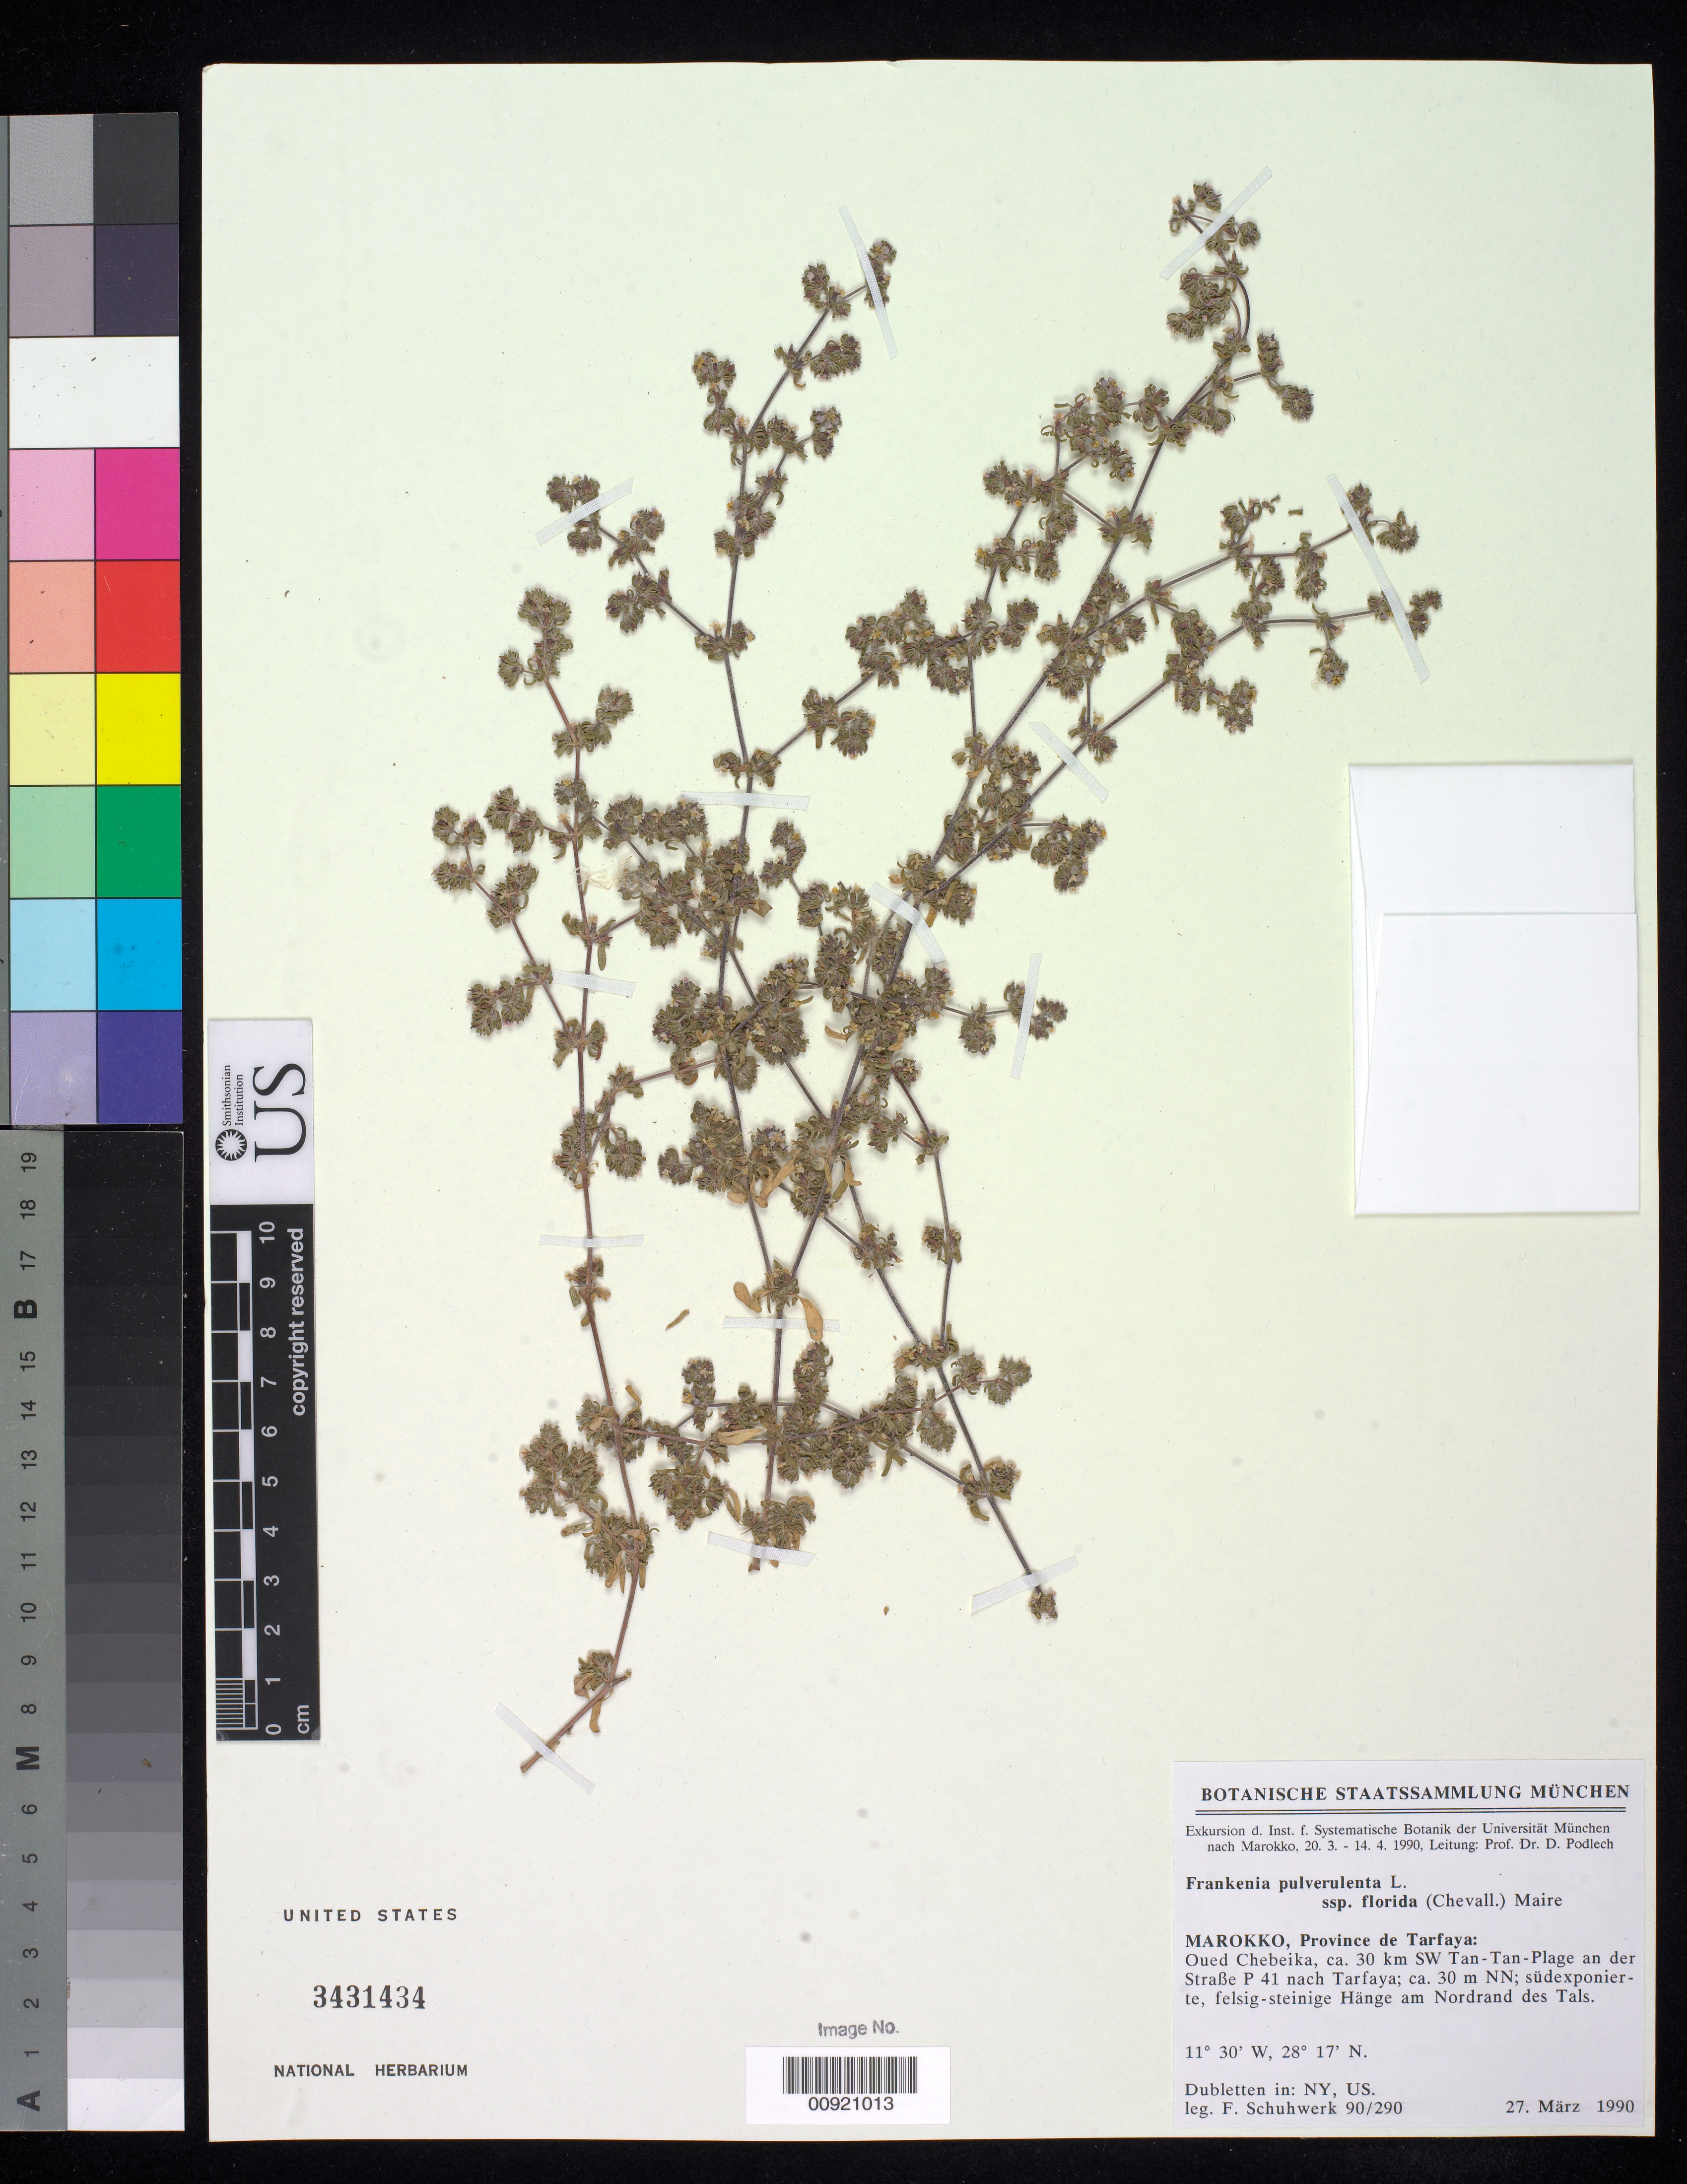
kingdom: Plantae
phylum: Tracheophyta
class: Magnoliopsida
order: Caryophyllales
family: Frankeniaceae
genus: Frankenia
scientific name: Frankenia pulverulenta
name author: L.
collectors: Schuhwerk, F.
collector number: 90/290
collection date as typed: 27 Mar 1990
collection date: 1990-03-27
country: Morocco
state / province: Tarfaya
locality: Qued Chebeika, ca. 30 km SW Tan-Tan-Plage an der Strasse P 41 nach Tarfaya; ca 30 m NN; südexponierte, felsig-steinige Hänge am Nordrand des Tals.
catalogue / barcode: US 3431434